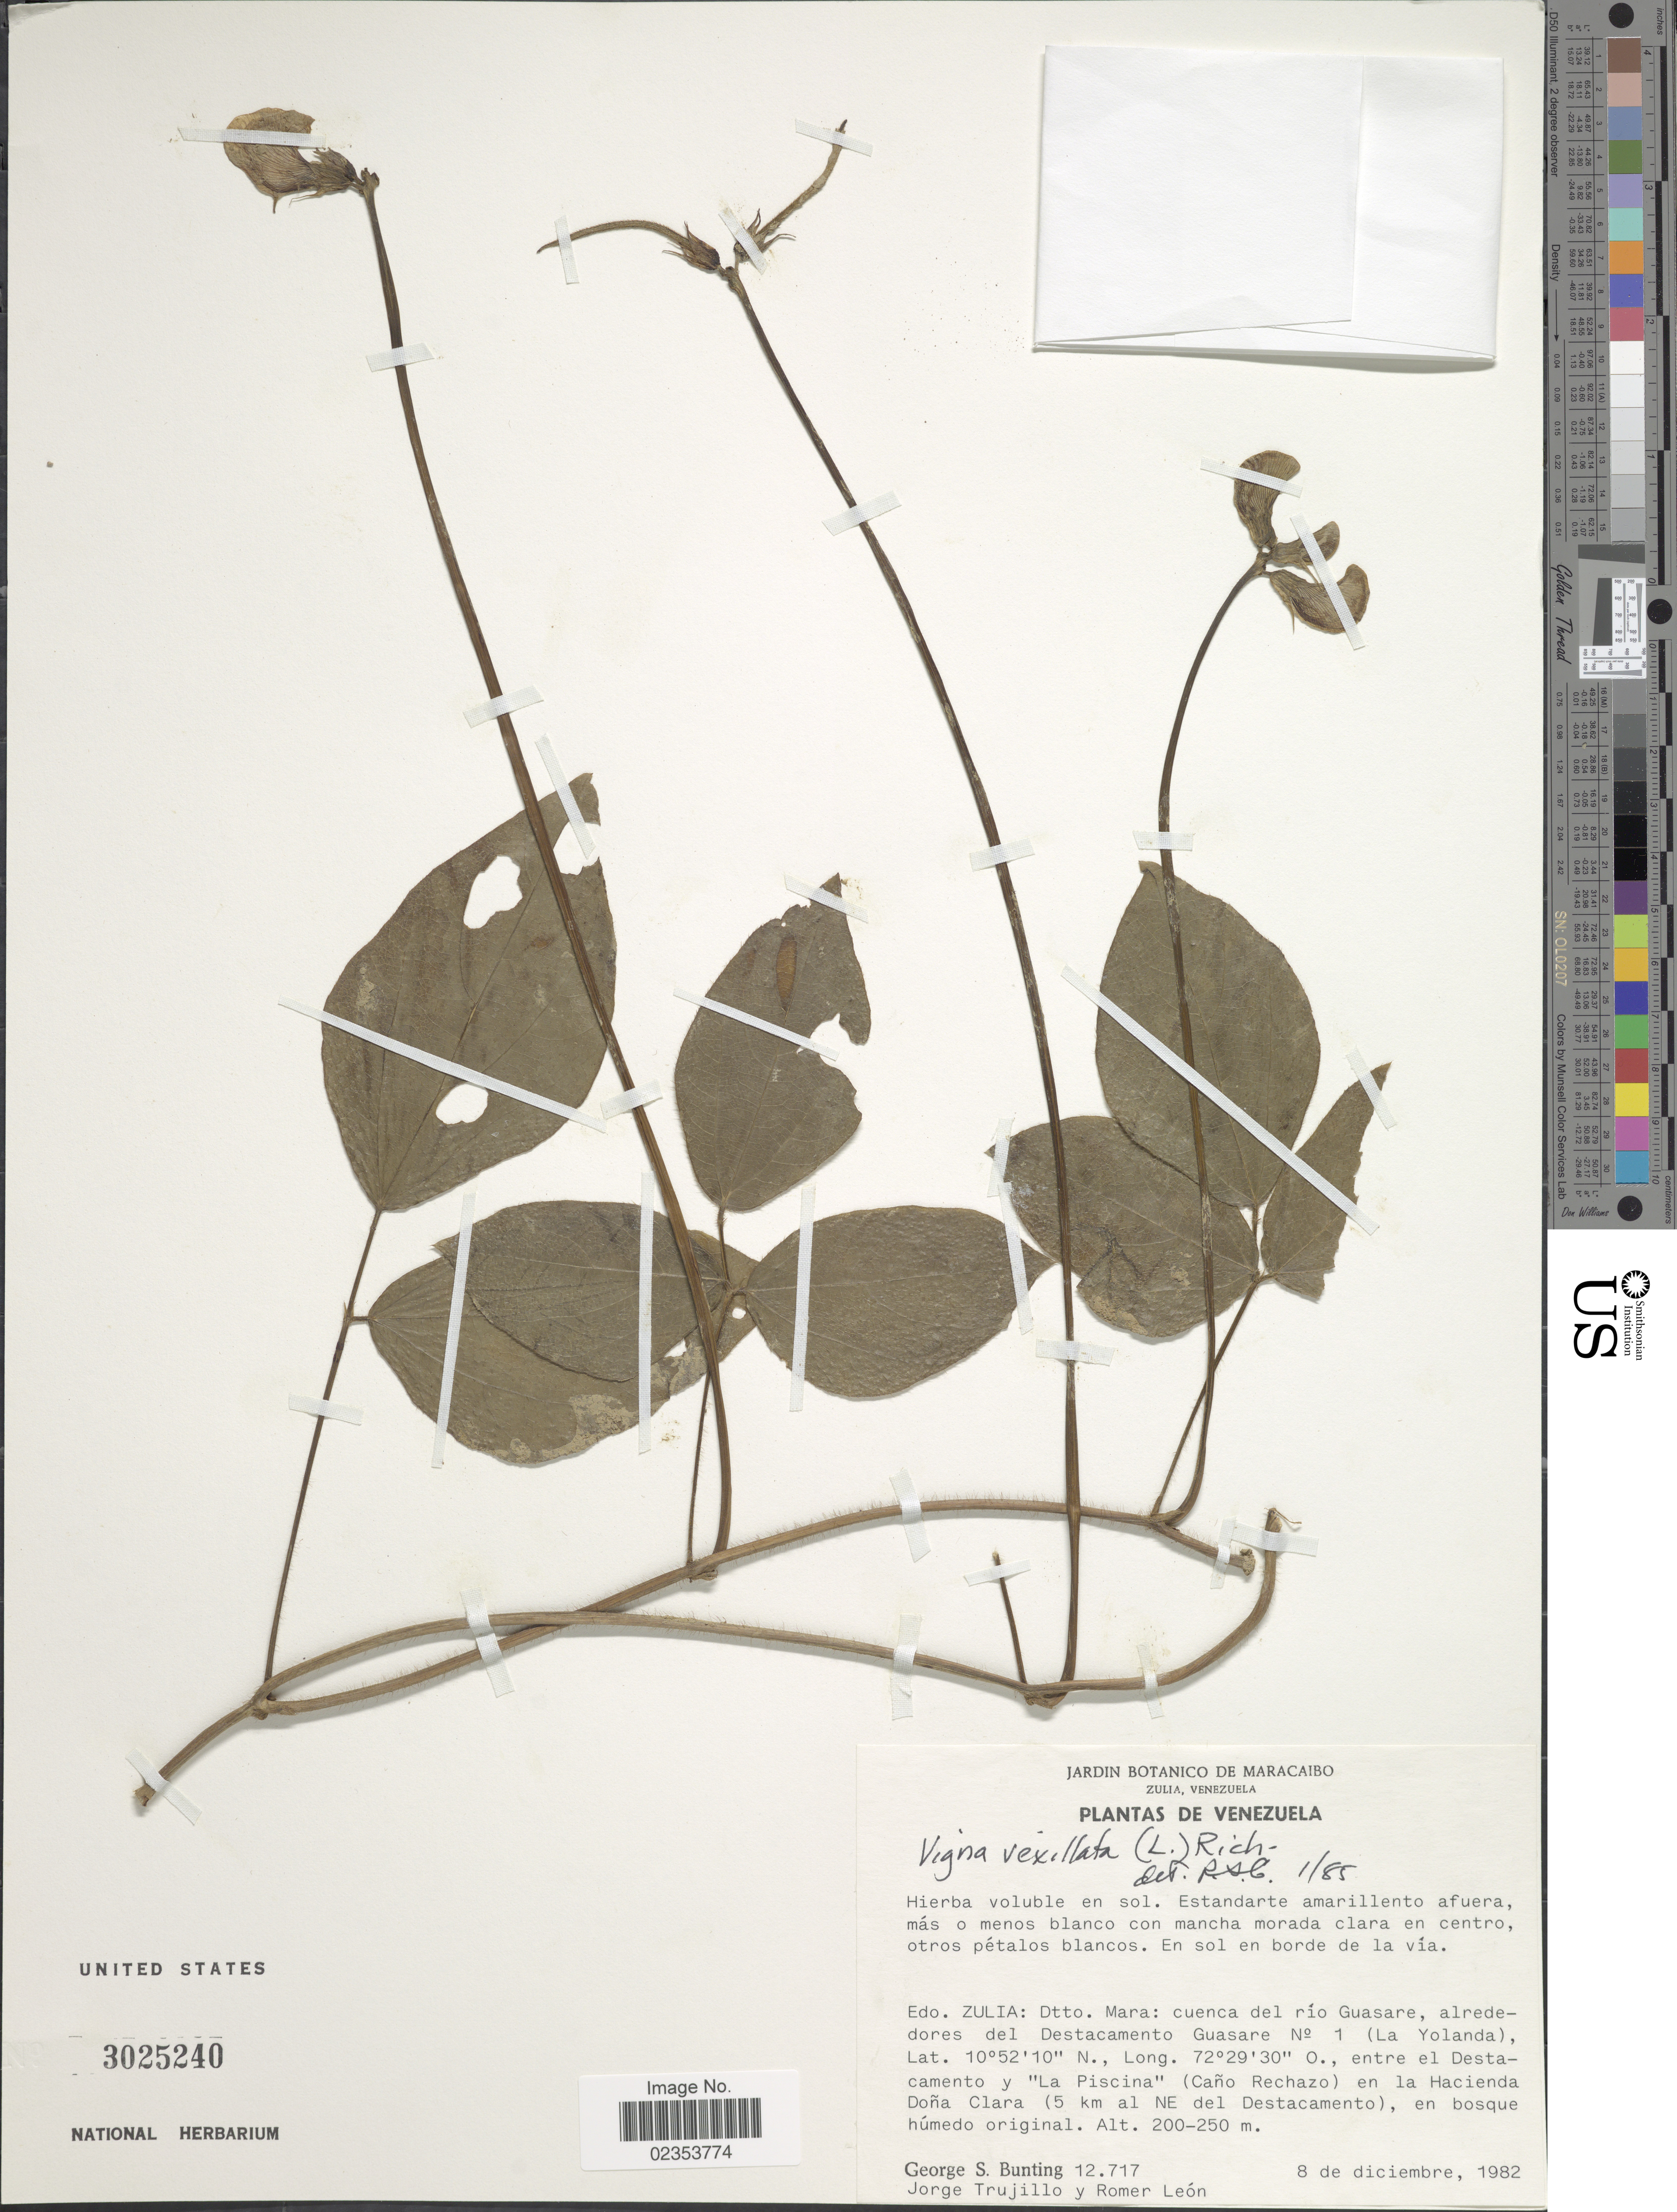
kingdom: Plantae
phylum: Tracheophyta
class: Magnoliopsida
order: Fabales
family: Fabaceae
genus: Vigna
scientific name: Vigna vexillata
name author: (L.) A. Rich.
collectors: G. S. Bunting, J. Trujillo & R. León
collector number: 12717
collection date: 1982-12-08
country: Venezuela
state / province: Zulia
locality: Dtto. Mara: cuenca del rio Guasare, alrededores del Destacamento Guasare (La Yolanda) entre el Destacamento y "La Piscina" (Cano Rechazo) en la Hacienda Dona Clara (5 km al NE del Destacamento)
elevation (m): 200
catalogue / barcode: US 3025240